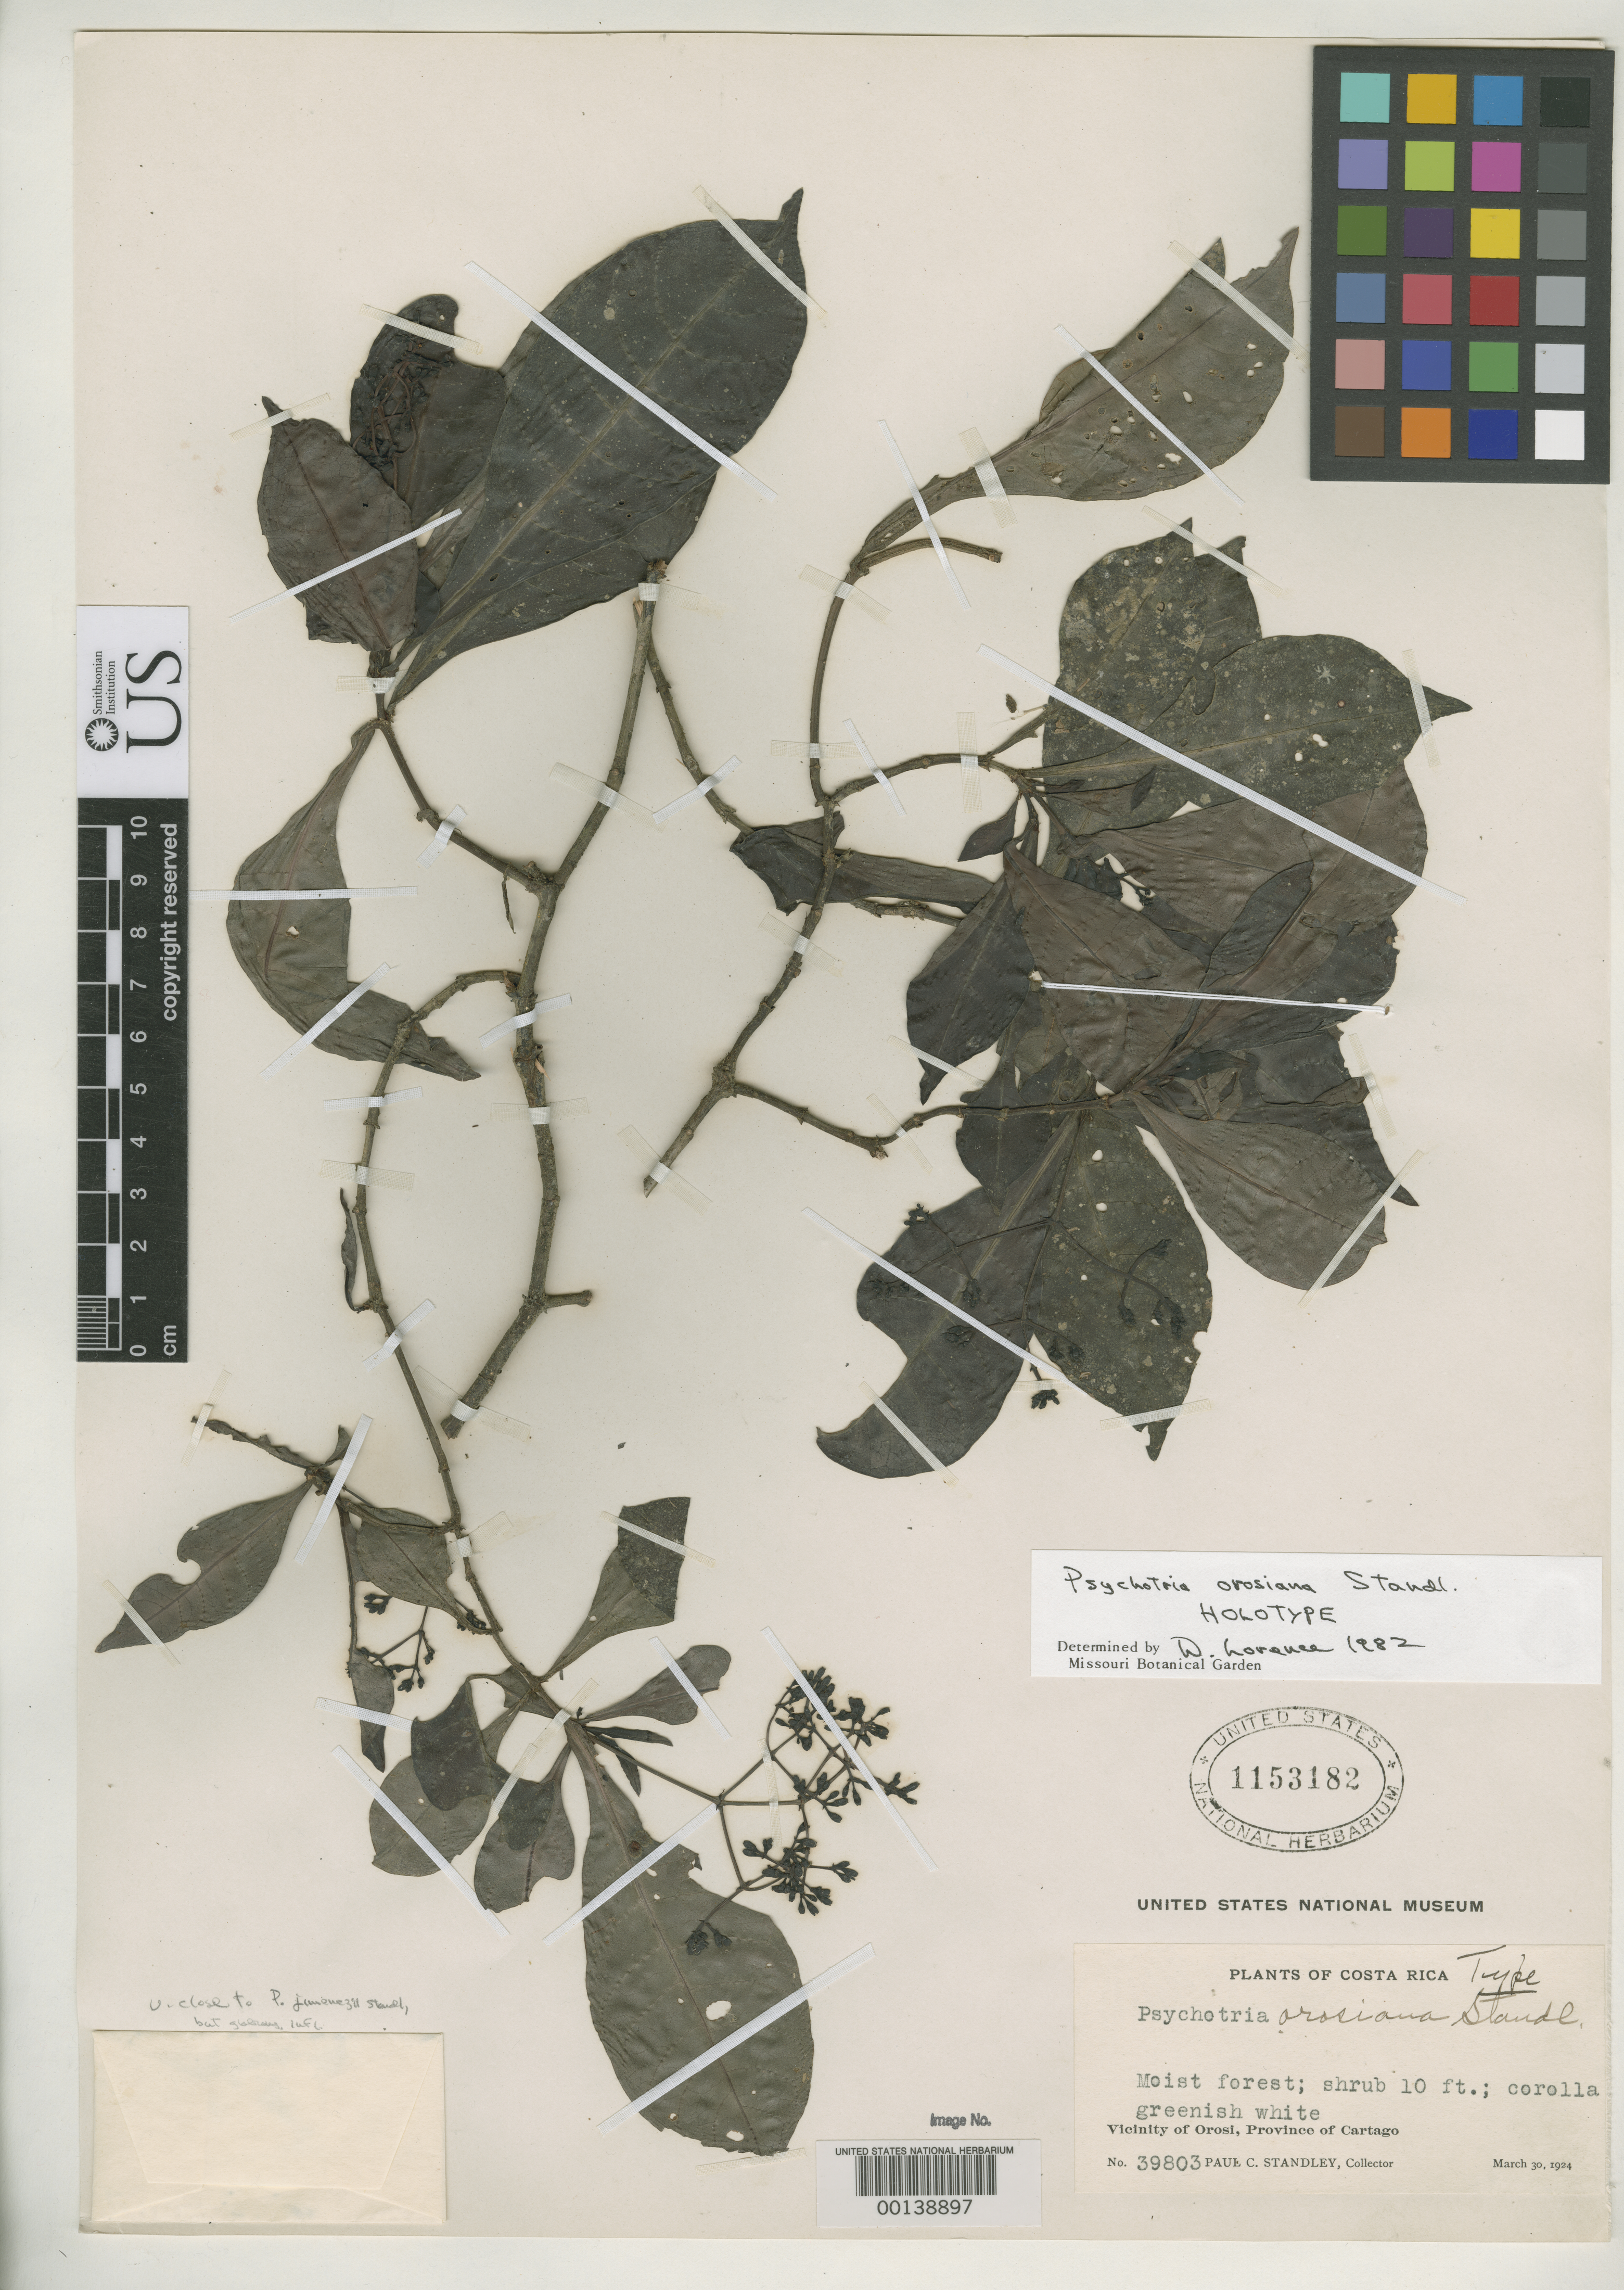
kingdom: Plantae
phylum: Tracheophyta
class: Magnoliopsida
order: Gentianales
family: Rubiaceae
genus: Psychotria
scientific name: Psychotria orosiana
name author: Standl.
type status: Holotype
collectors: P. C. Standley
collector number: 39803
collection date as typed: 30 Mar 1924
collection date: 1924-03-30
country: Costa Rica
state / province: Cartago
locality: Vicinity of Orosi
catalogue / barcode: US 1153182